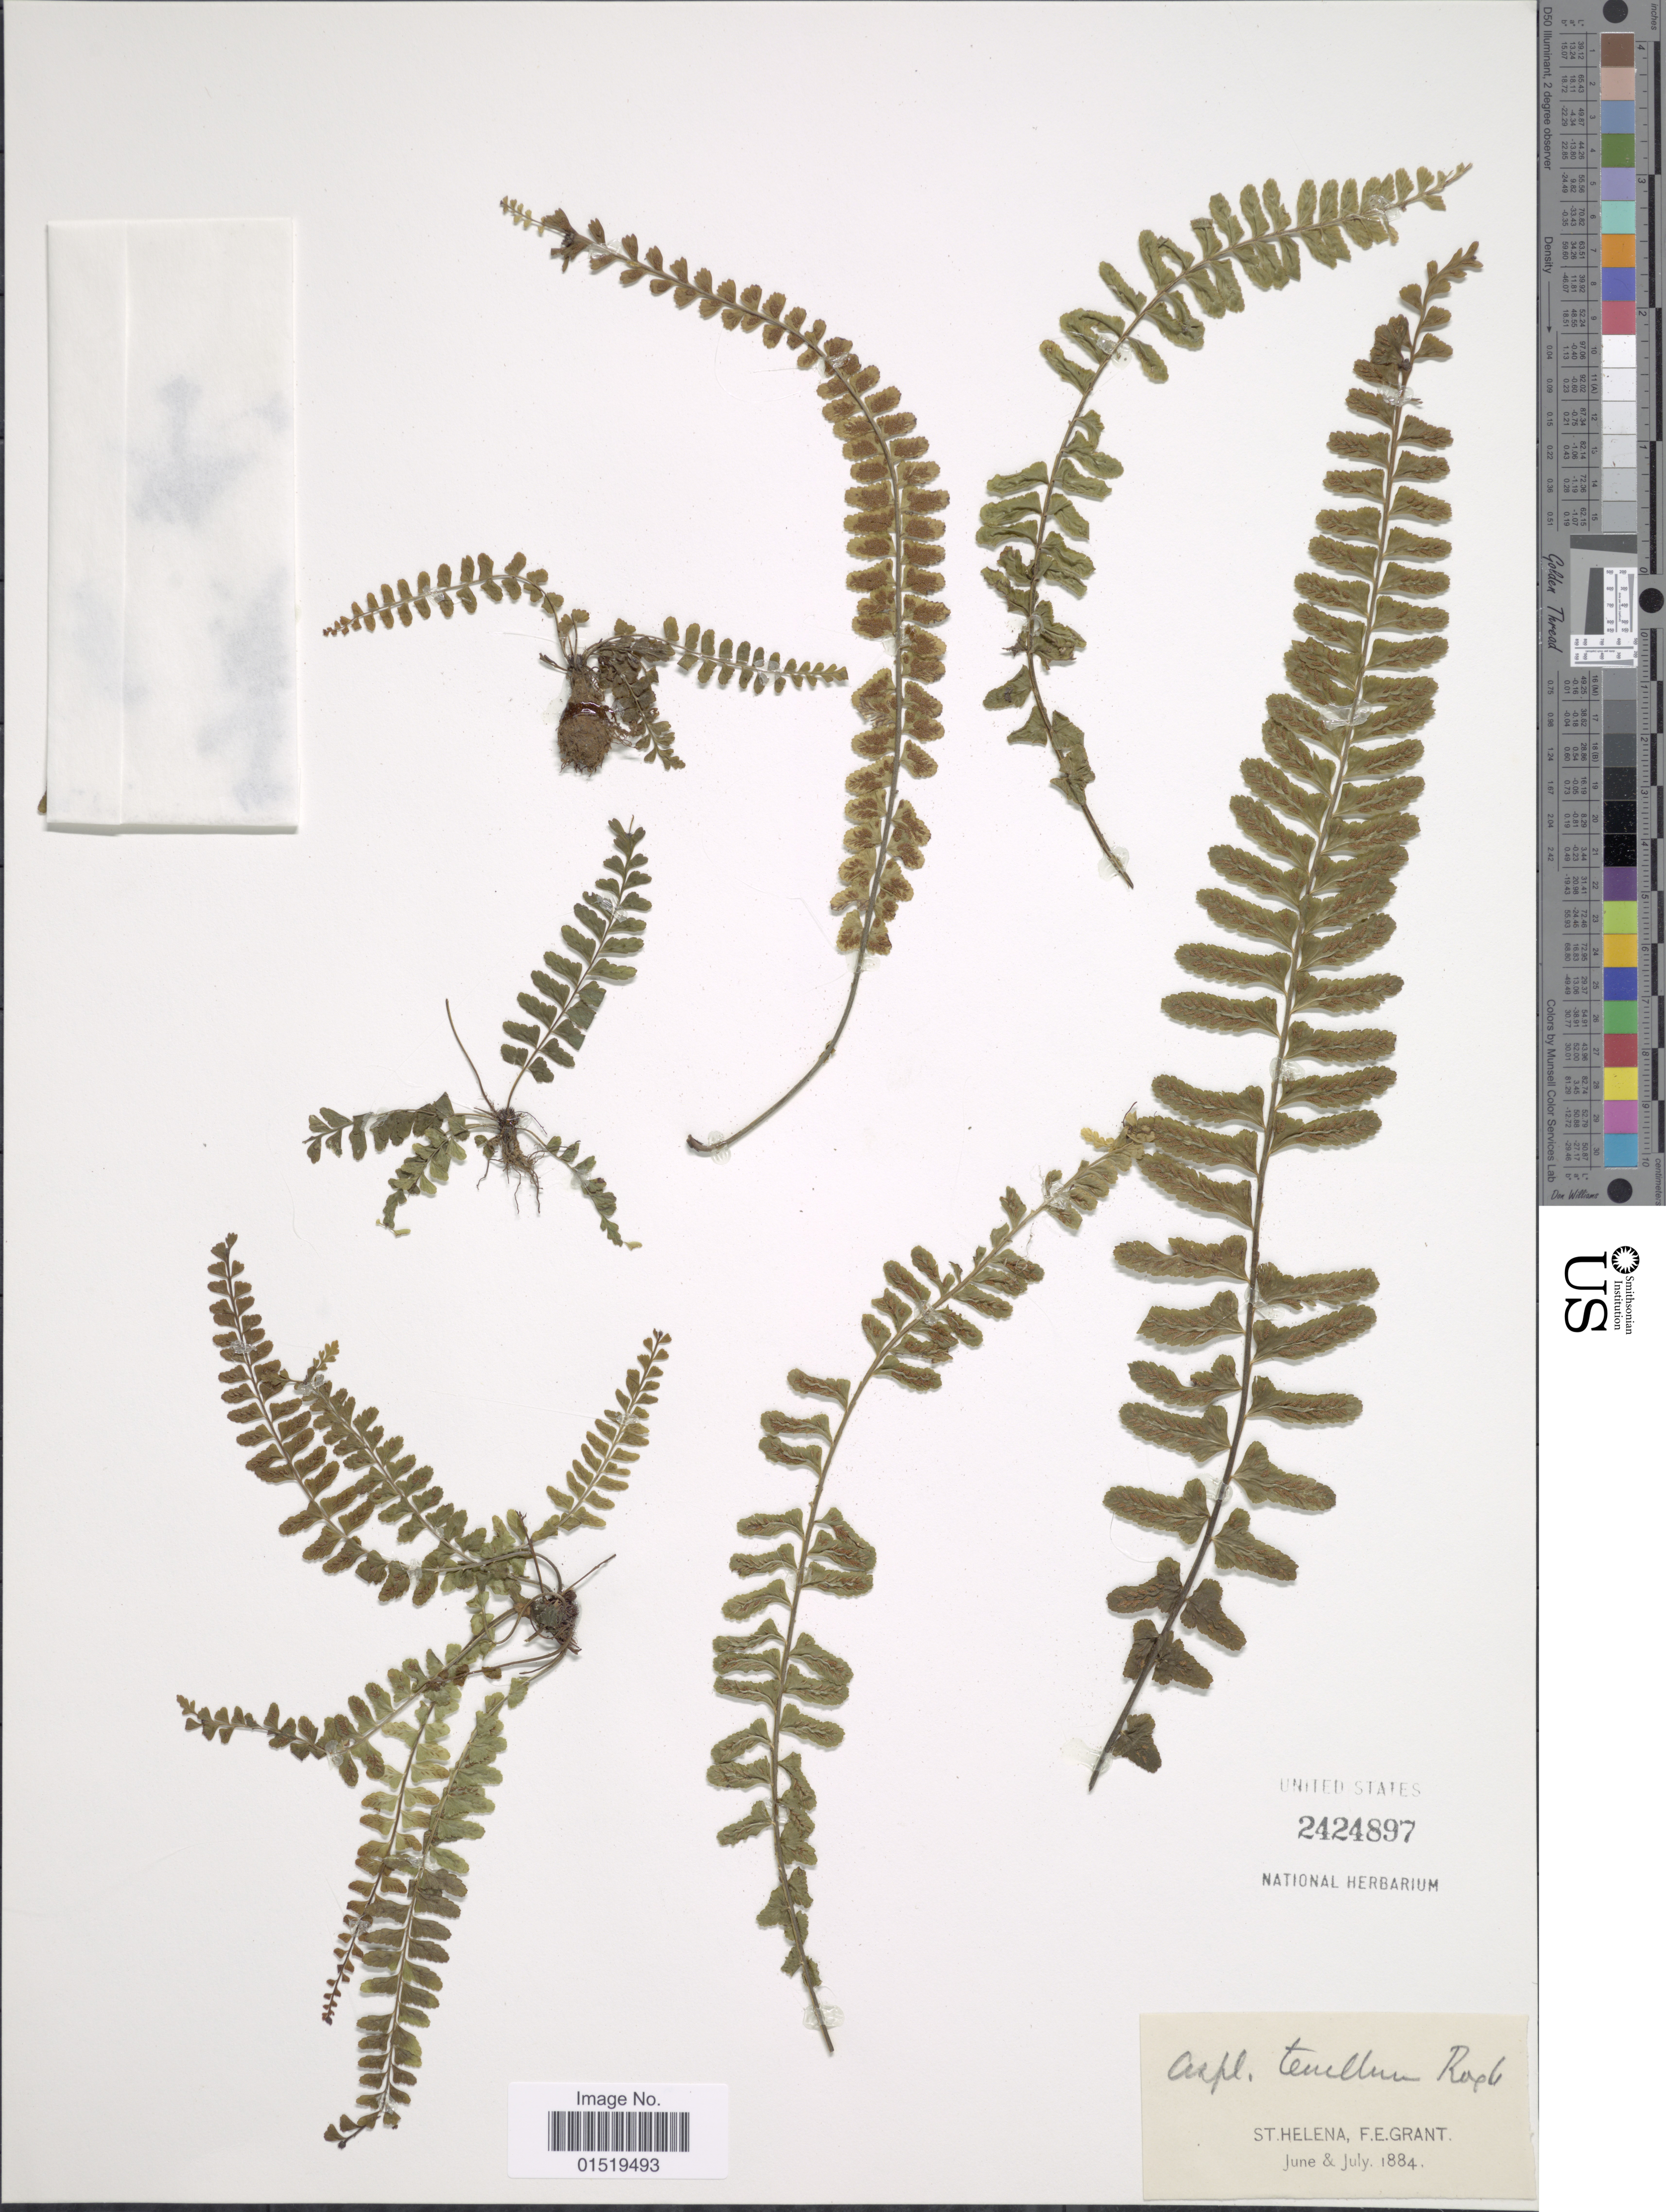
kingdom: Plantae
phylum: Tracheophyta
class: Polypodiopsida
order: Polypodiales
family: Aspleniaceae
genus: Asplenium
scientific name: Asplenium tenellum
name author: Houlston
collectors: F. Grant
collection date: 1884-06/1884-07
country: St. Helena Islands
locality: St. Helena.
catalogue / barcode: US 2424897